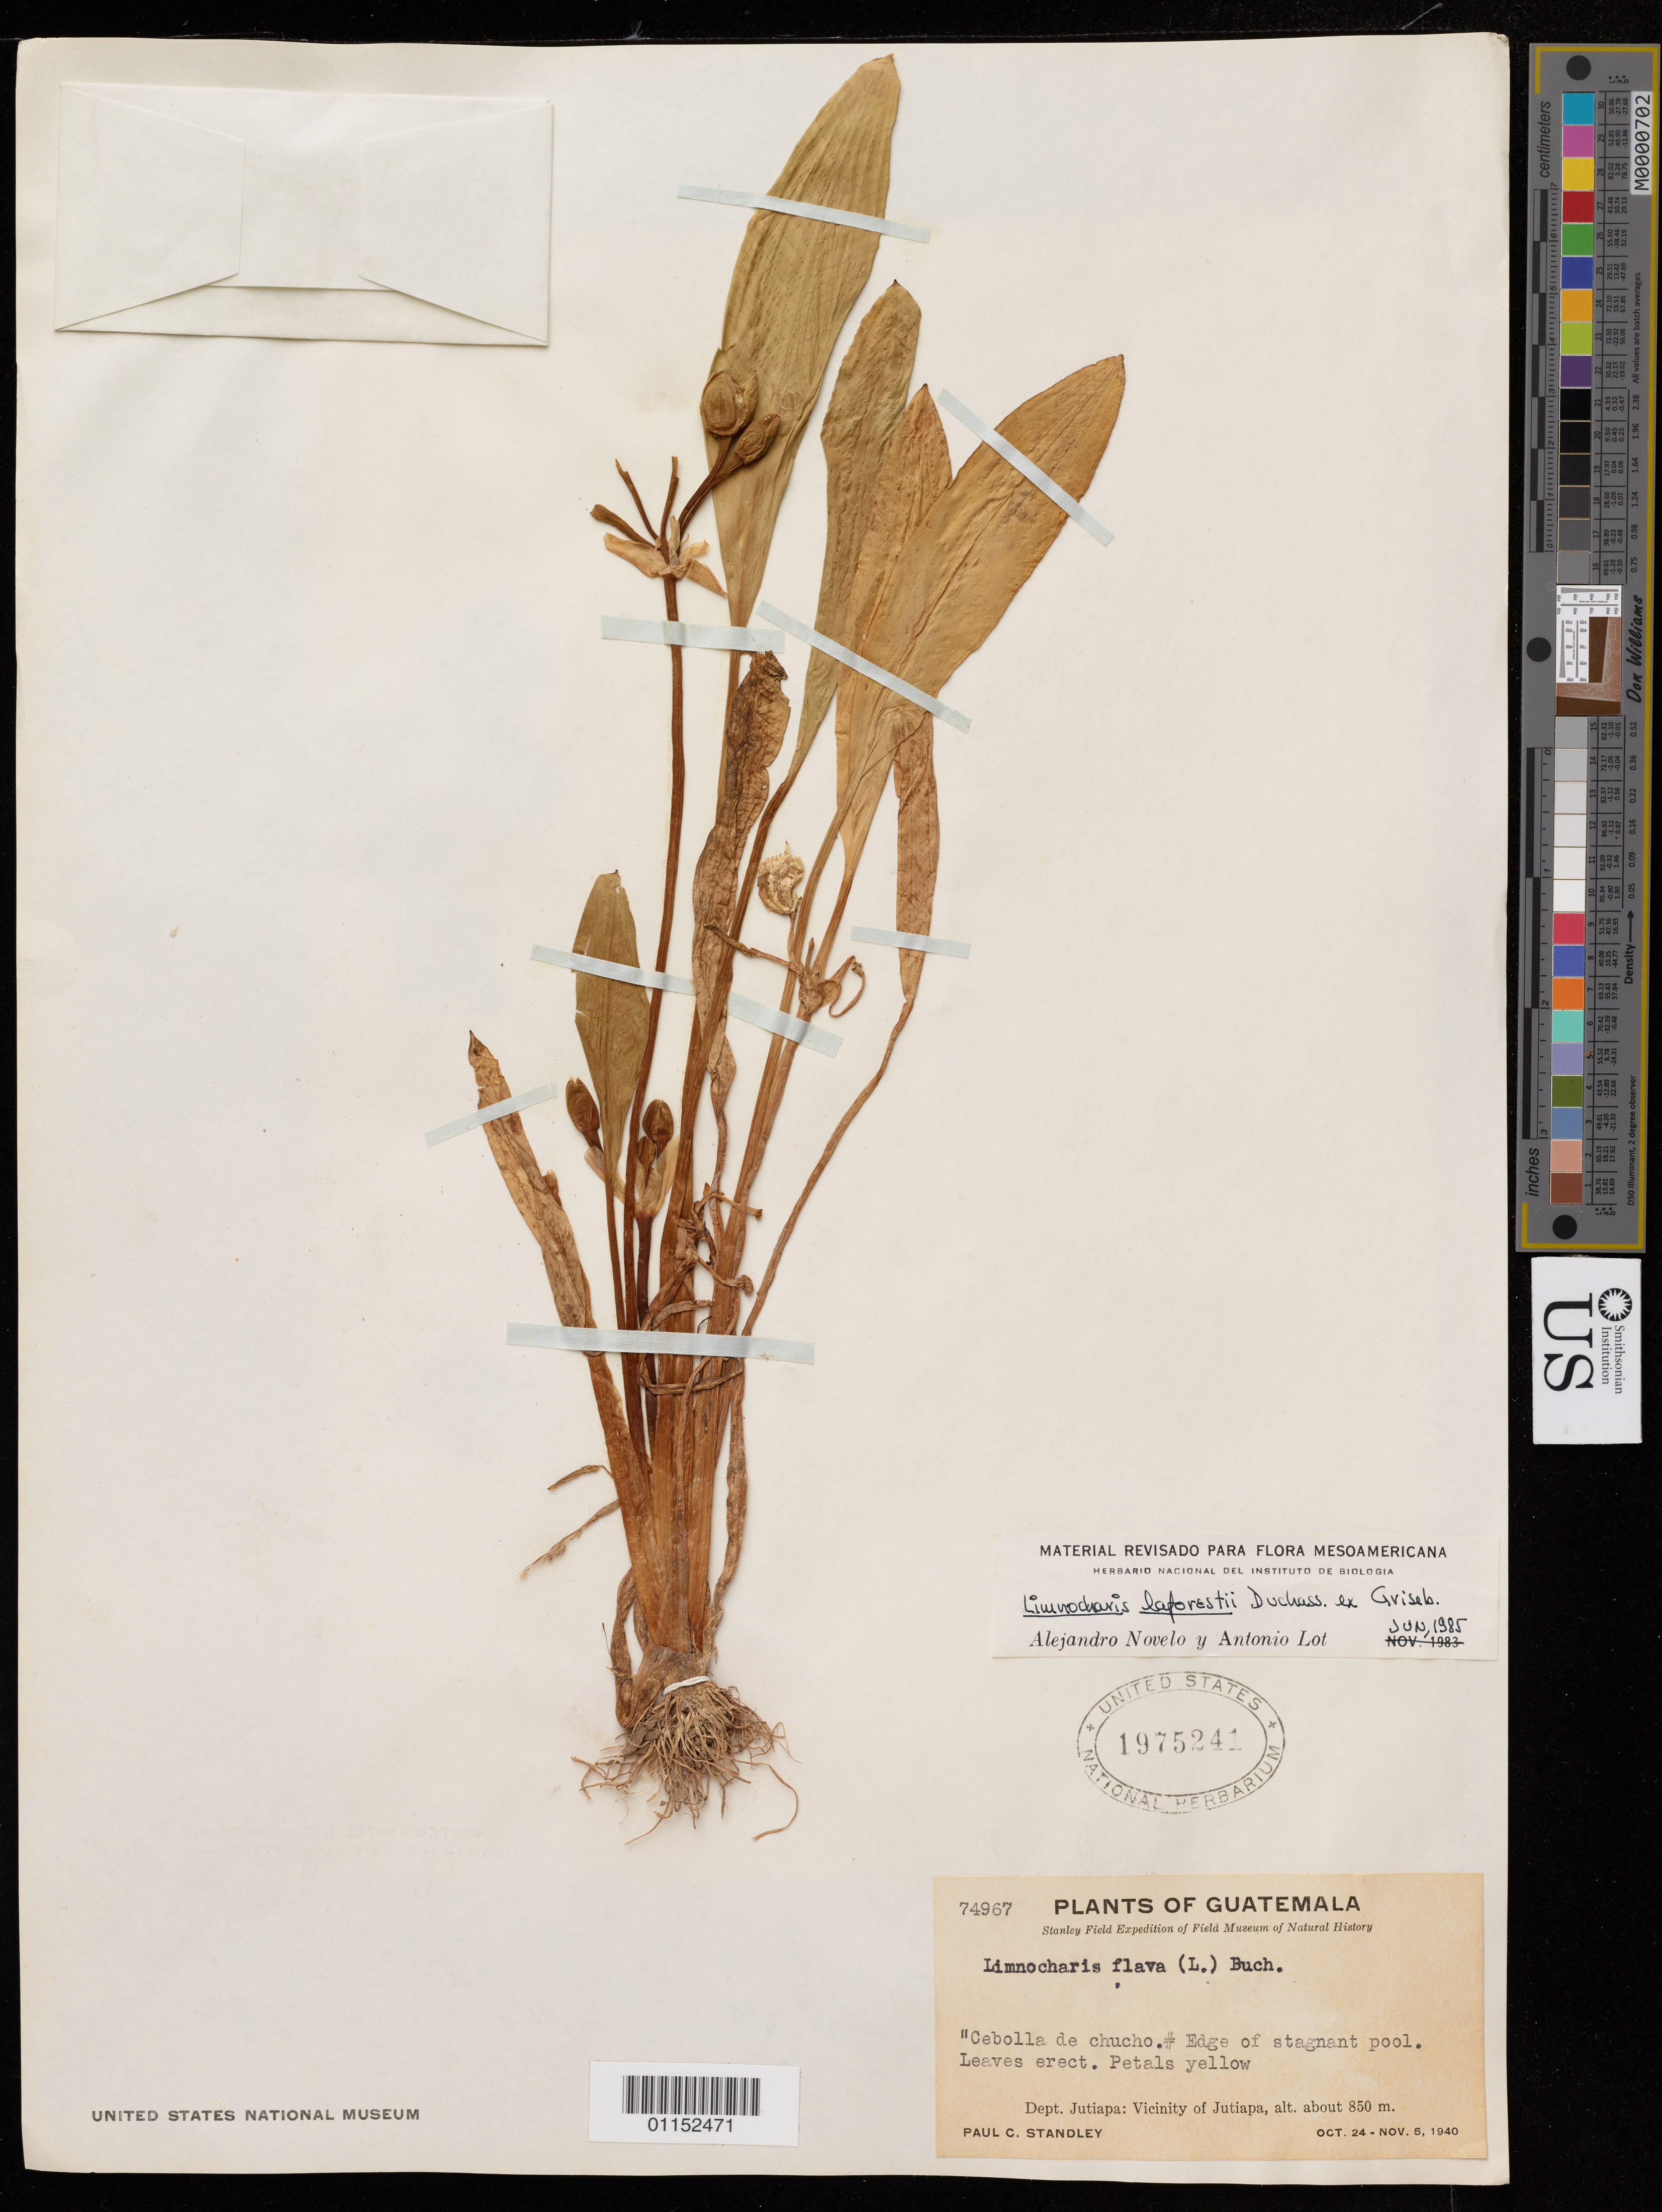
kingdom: Plantae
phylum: Tracheophyta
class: Liliopsida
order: Alismatales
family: Alismataceae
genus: Limnocharis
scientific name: Limnocharis laforestii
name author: Duchass. ex Griseb.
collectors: P. C. Standley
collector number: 74967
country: Guatemala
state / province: Jutiapa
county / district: El Progreso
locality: Jutiapa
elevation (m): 850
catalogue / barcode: US 1975241